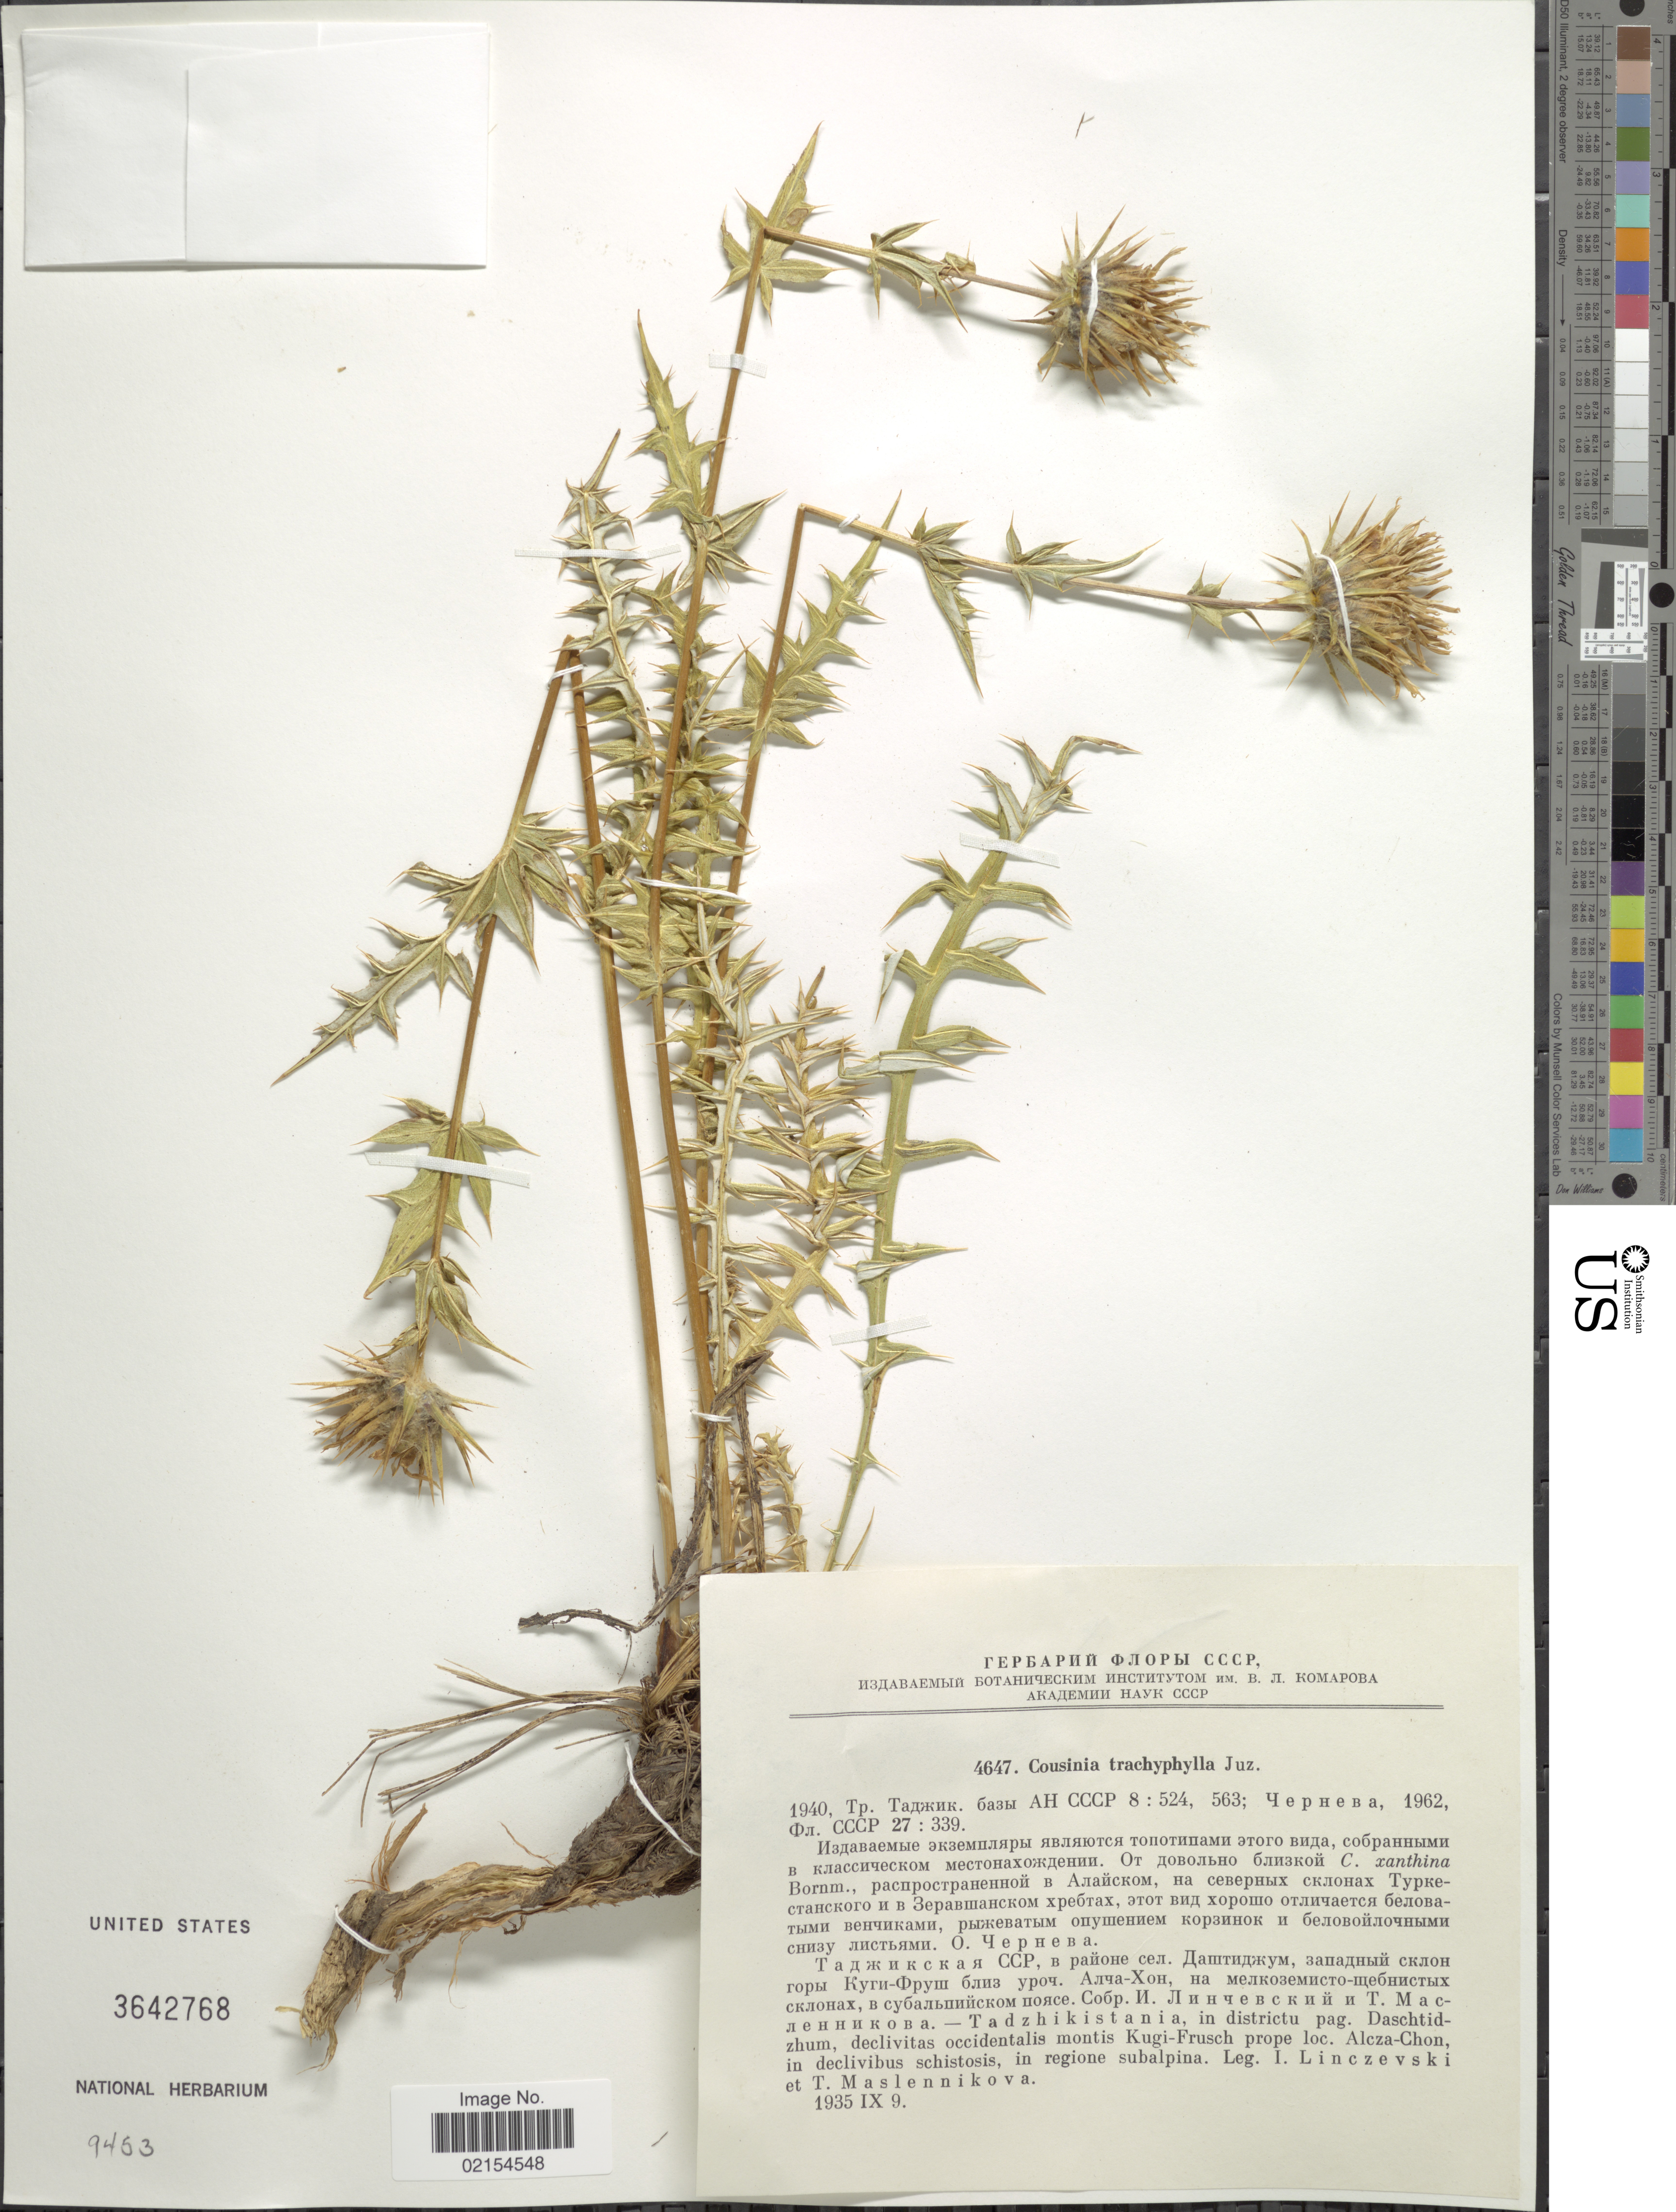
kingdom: Plantae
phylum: Tracheophyta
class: Magnoliopsida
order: Asterales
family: Asteraceae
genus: Cousinia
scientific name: Cousinia trachyphylla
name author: Juz.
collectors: I. Linczevski & T. Maslennikova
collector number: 4647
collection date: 1935-09-09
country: Tajikistan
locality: Tadzhikistania, in districtu pag. Daschtidzhum, declivitas occidetalis montis Kugi-Frush prope , Alcza-Chon, in declkivibus schistosis, in regione subalpina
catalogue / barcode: US 3642768